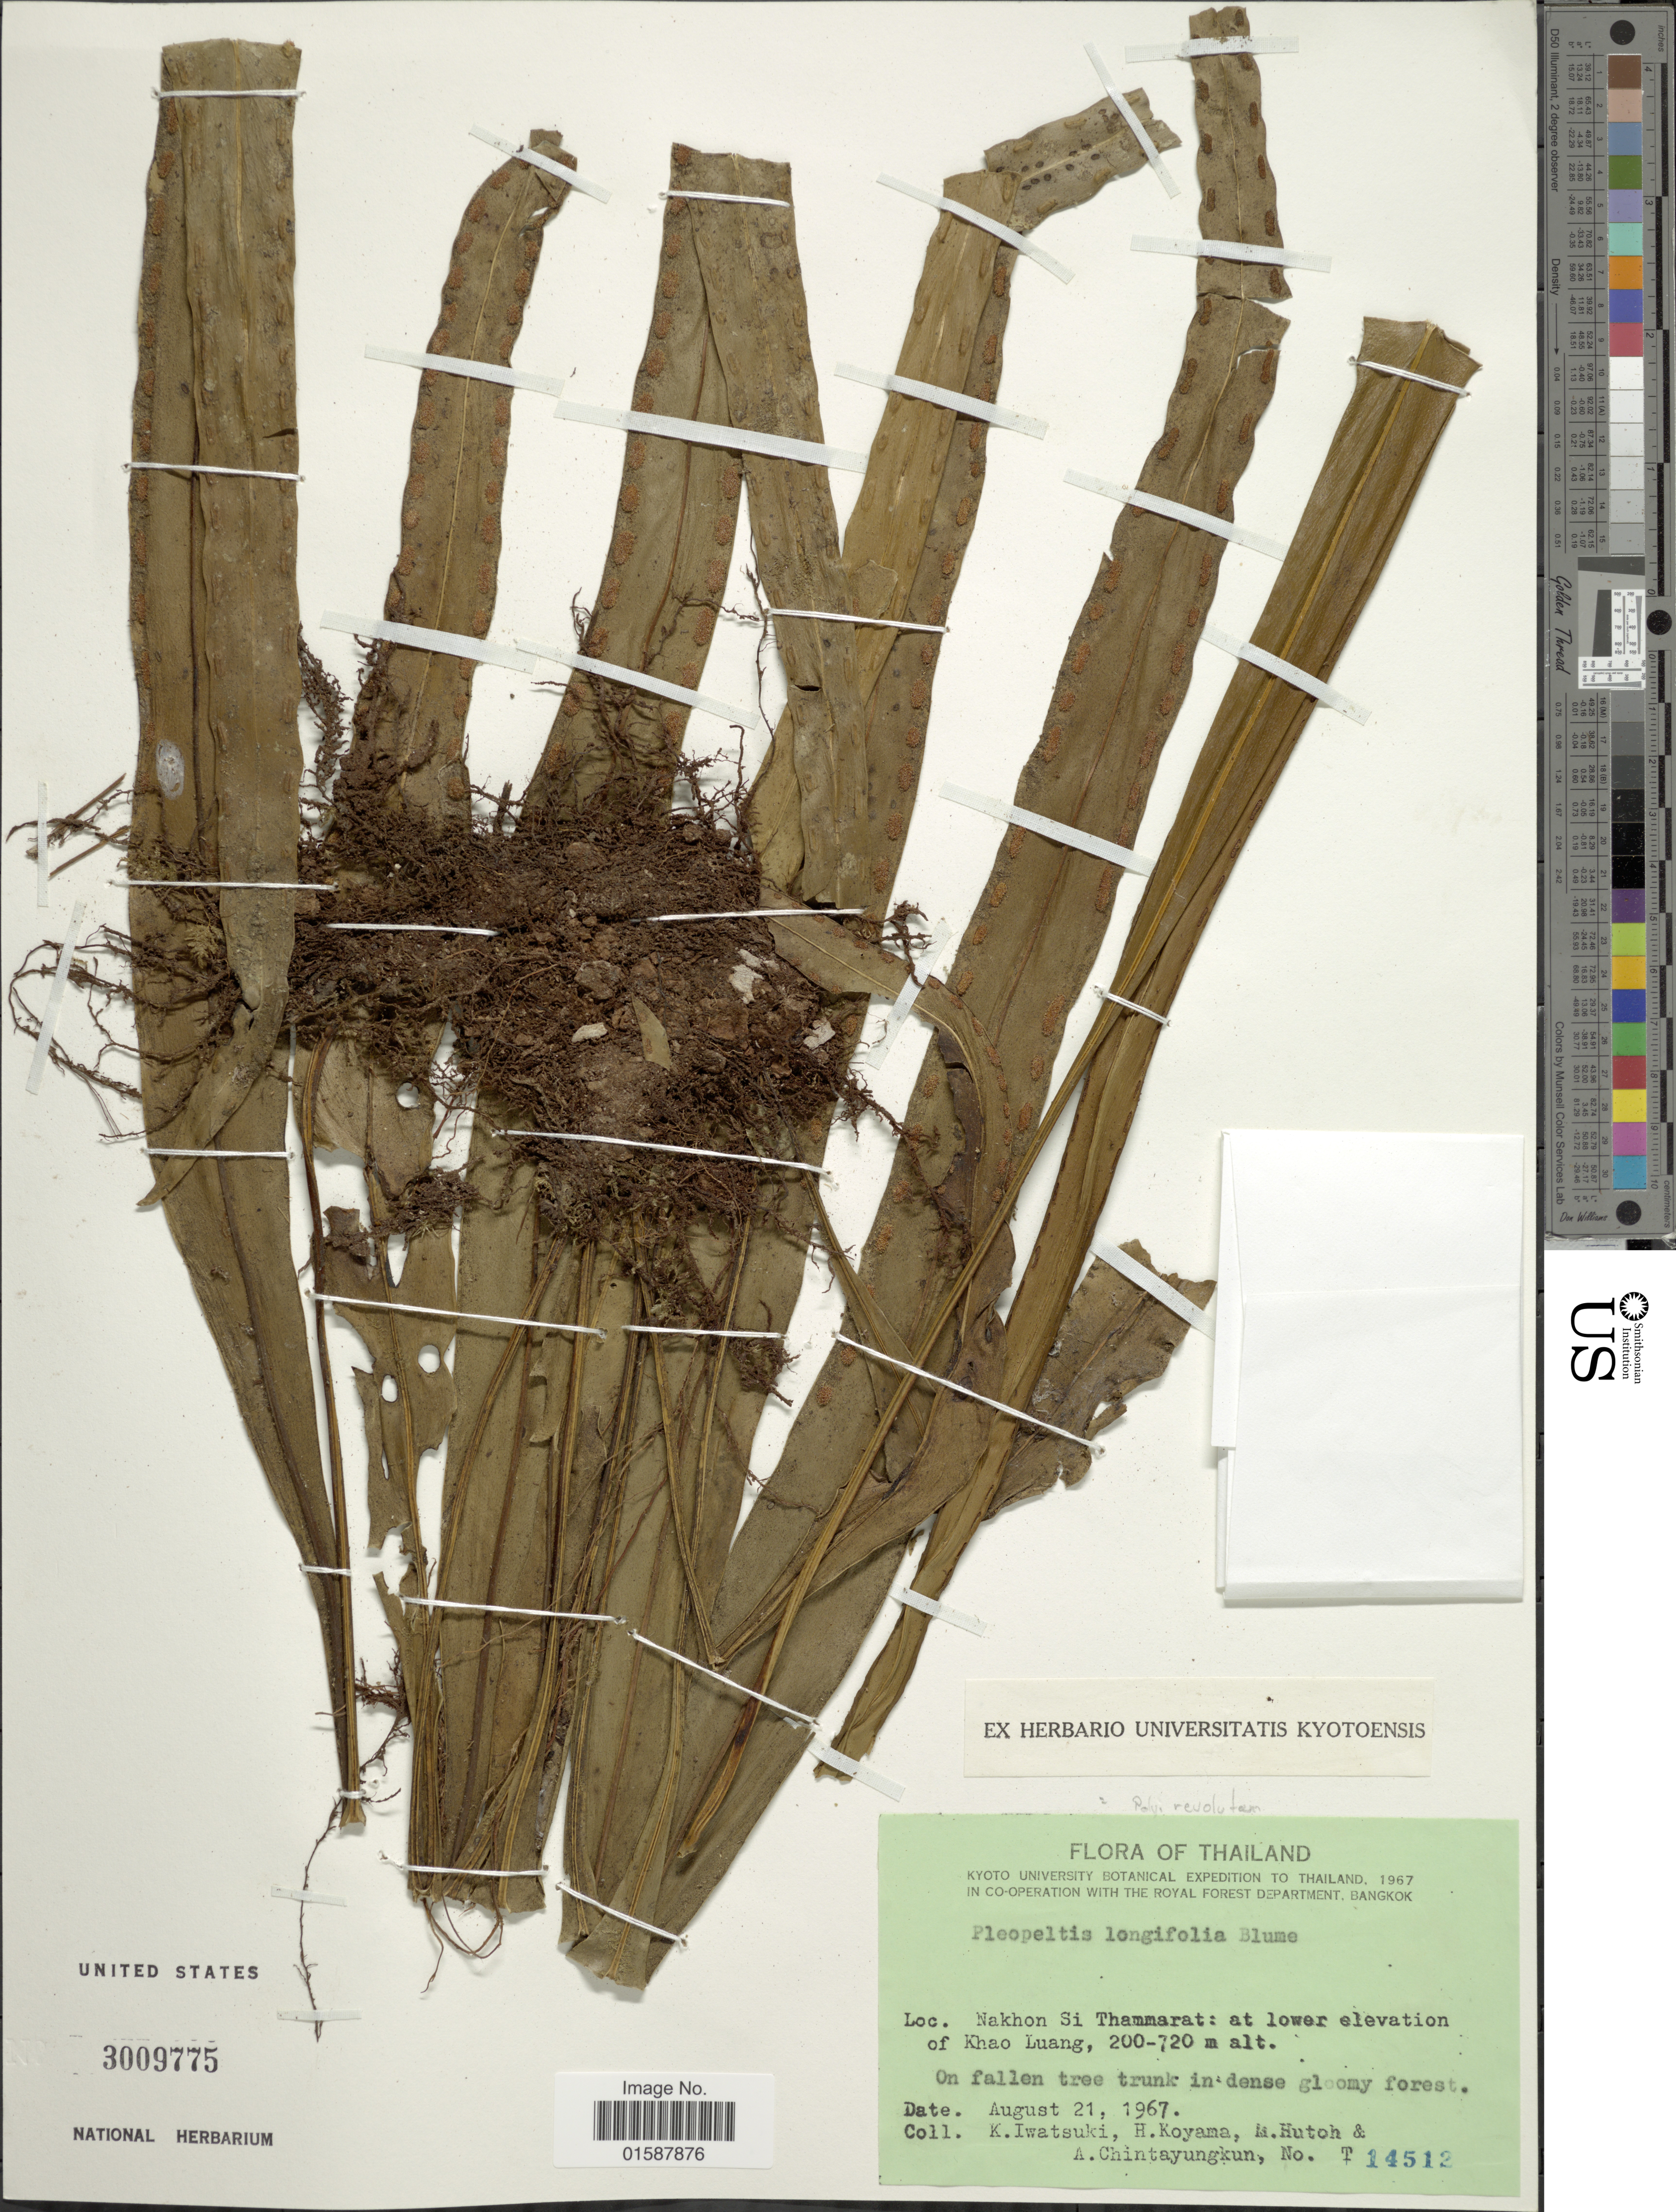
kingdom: Plantae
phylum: Tracheophyta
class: Polypodiopsida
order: Polypodiales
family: Polypodiaceae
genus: Lepisorus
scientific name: Lepisorus revoluta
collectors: K. Iwatsuki, H. Koyama, M. Hutch & A. Chintayungkun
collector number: T14512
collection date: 1967-08-21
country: Thailand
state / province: Nakhon Si Thammarat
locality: At lower elevation of Khao Lung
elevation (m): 200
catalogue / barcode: US 3009775